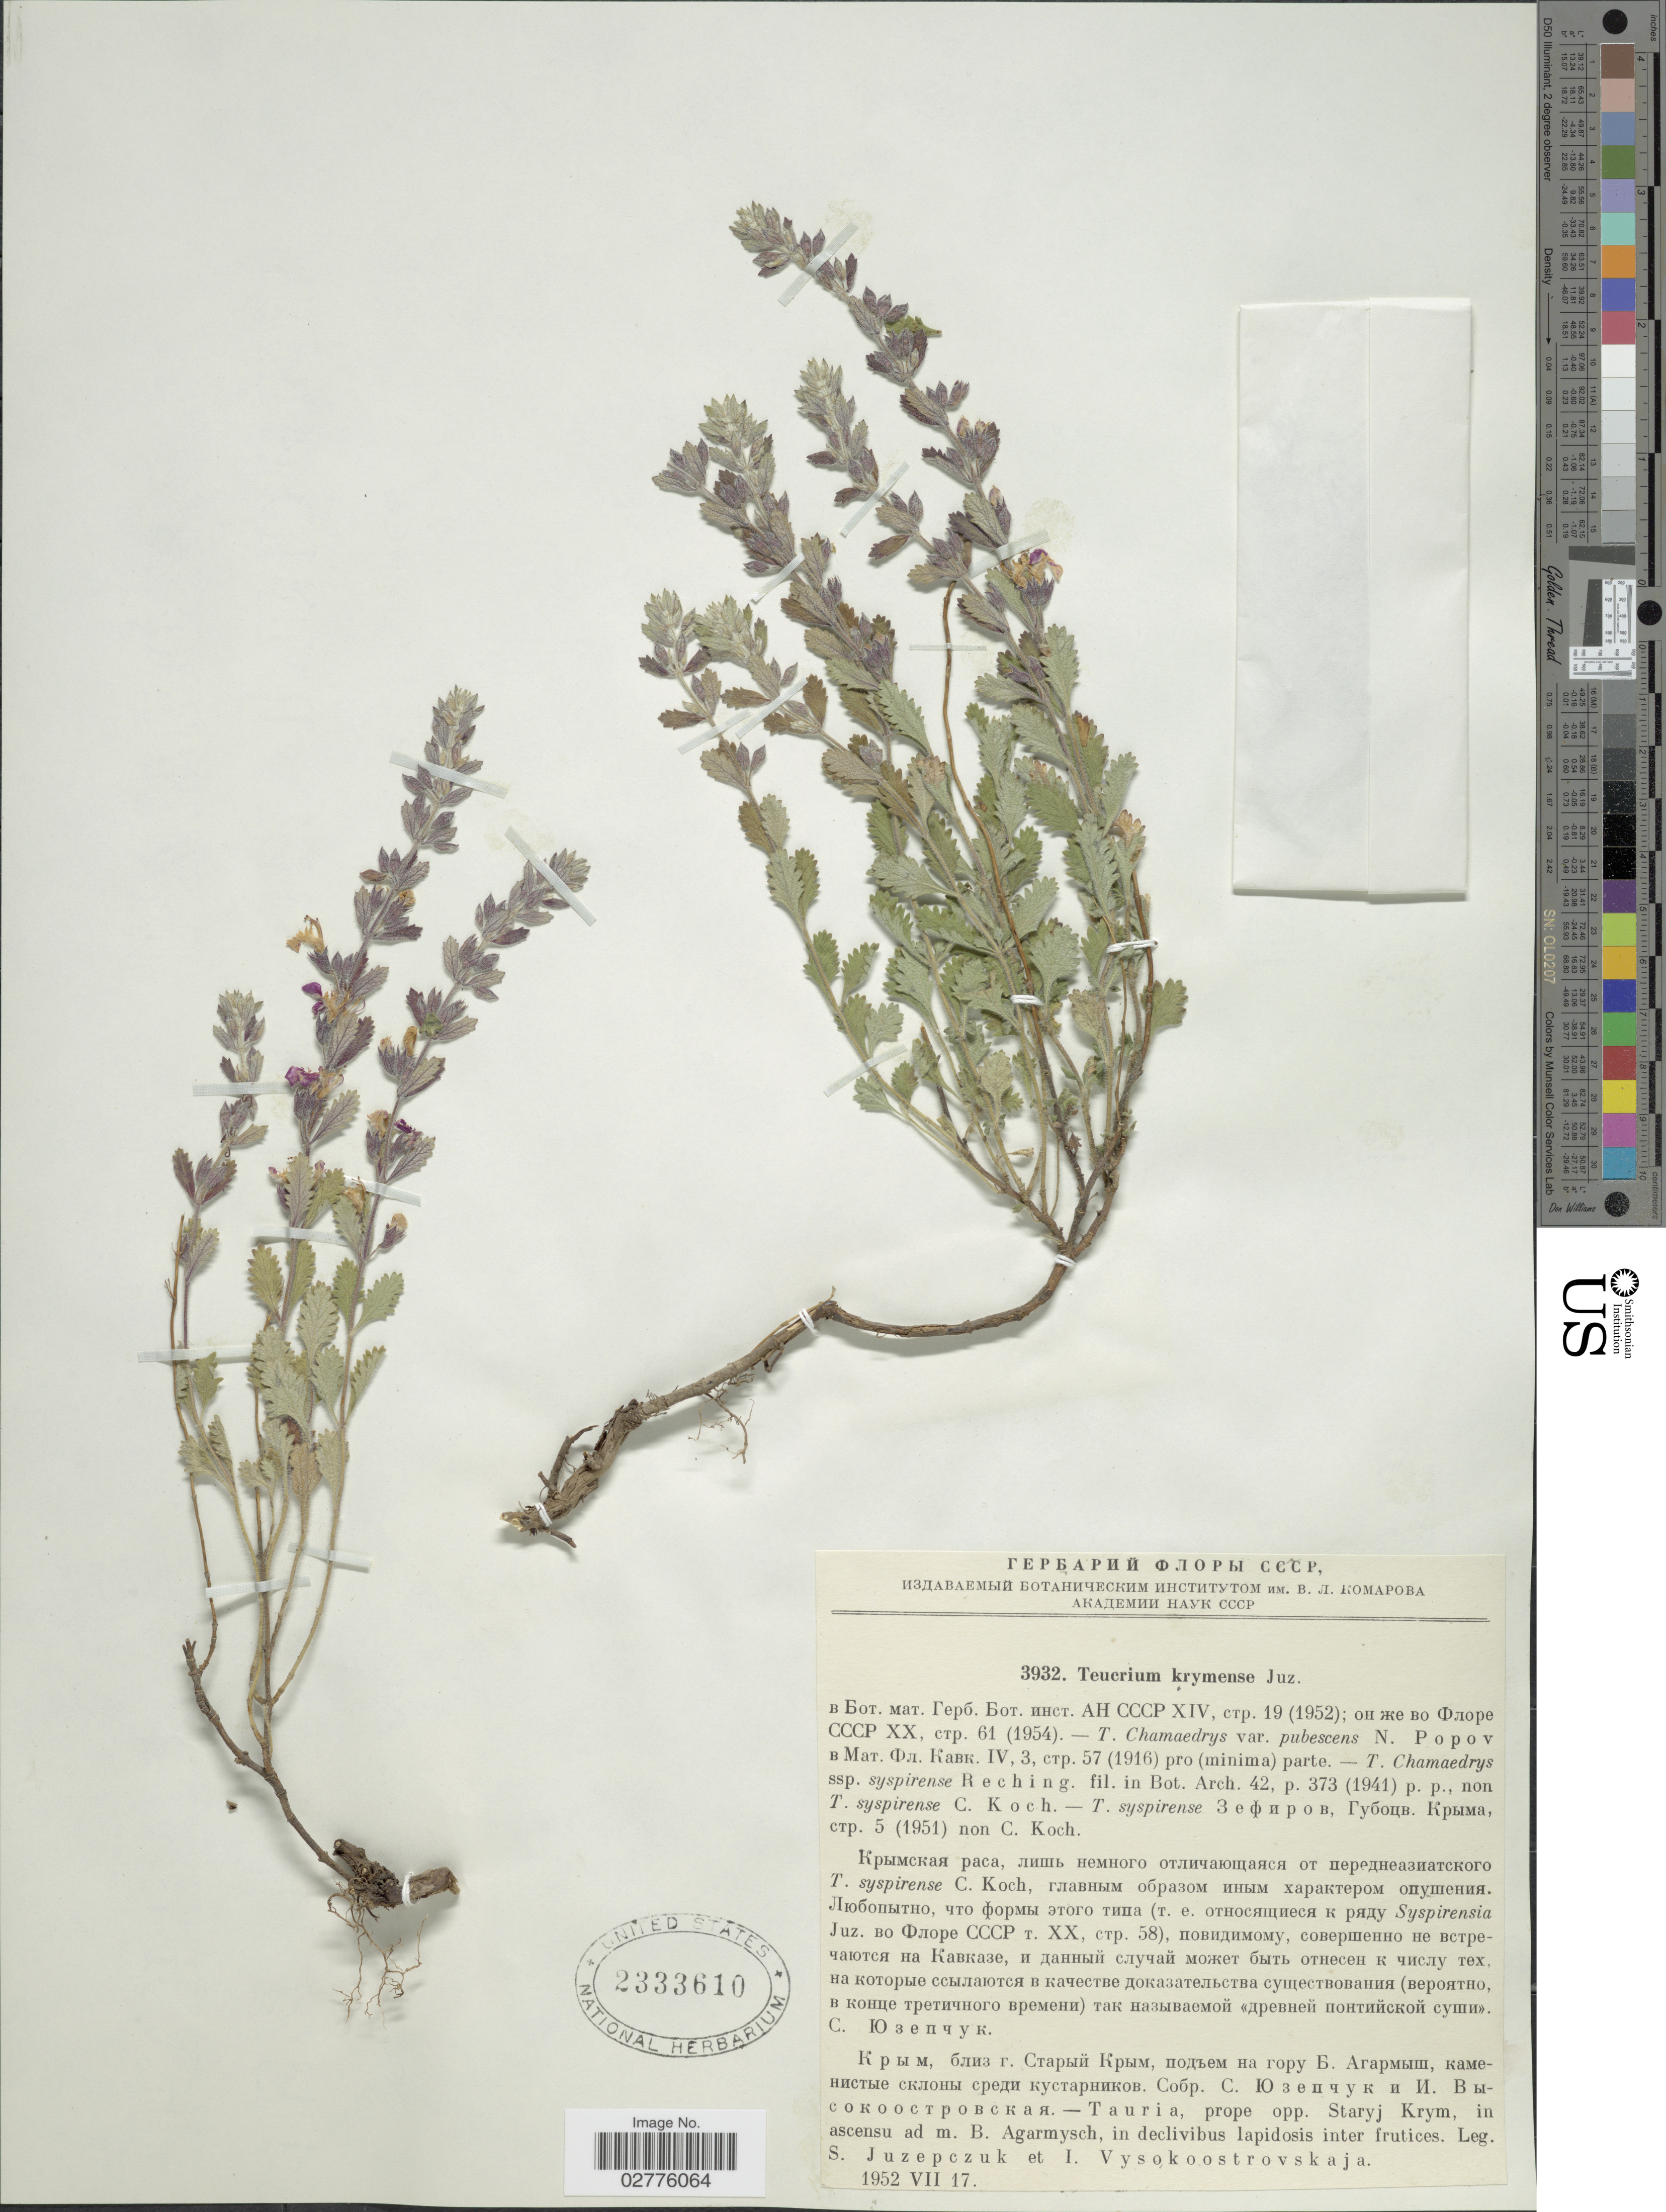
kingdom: Plantae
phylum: Tracheophyta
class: Magnoliopsida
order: Lamiales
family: Lamiaceae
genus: Teucrium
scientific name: Teucrium lamiifolium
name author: d'Urv.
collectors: S. V. Juzepczuk & I. Vysokoostrovskaja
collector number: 3932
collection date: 1952-07-17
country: Ukraine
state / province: Crimea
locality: Tauria, prope opp. Staryj Krym, in ascensu ad m. B. Agarmysch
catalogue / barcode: US 2333610